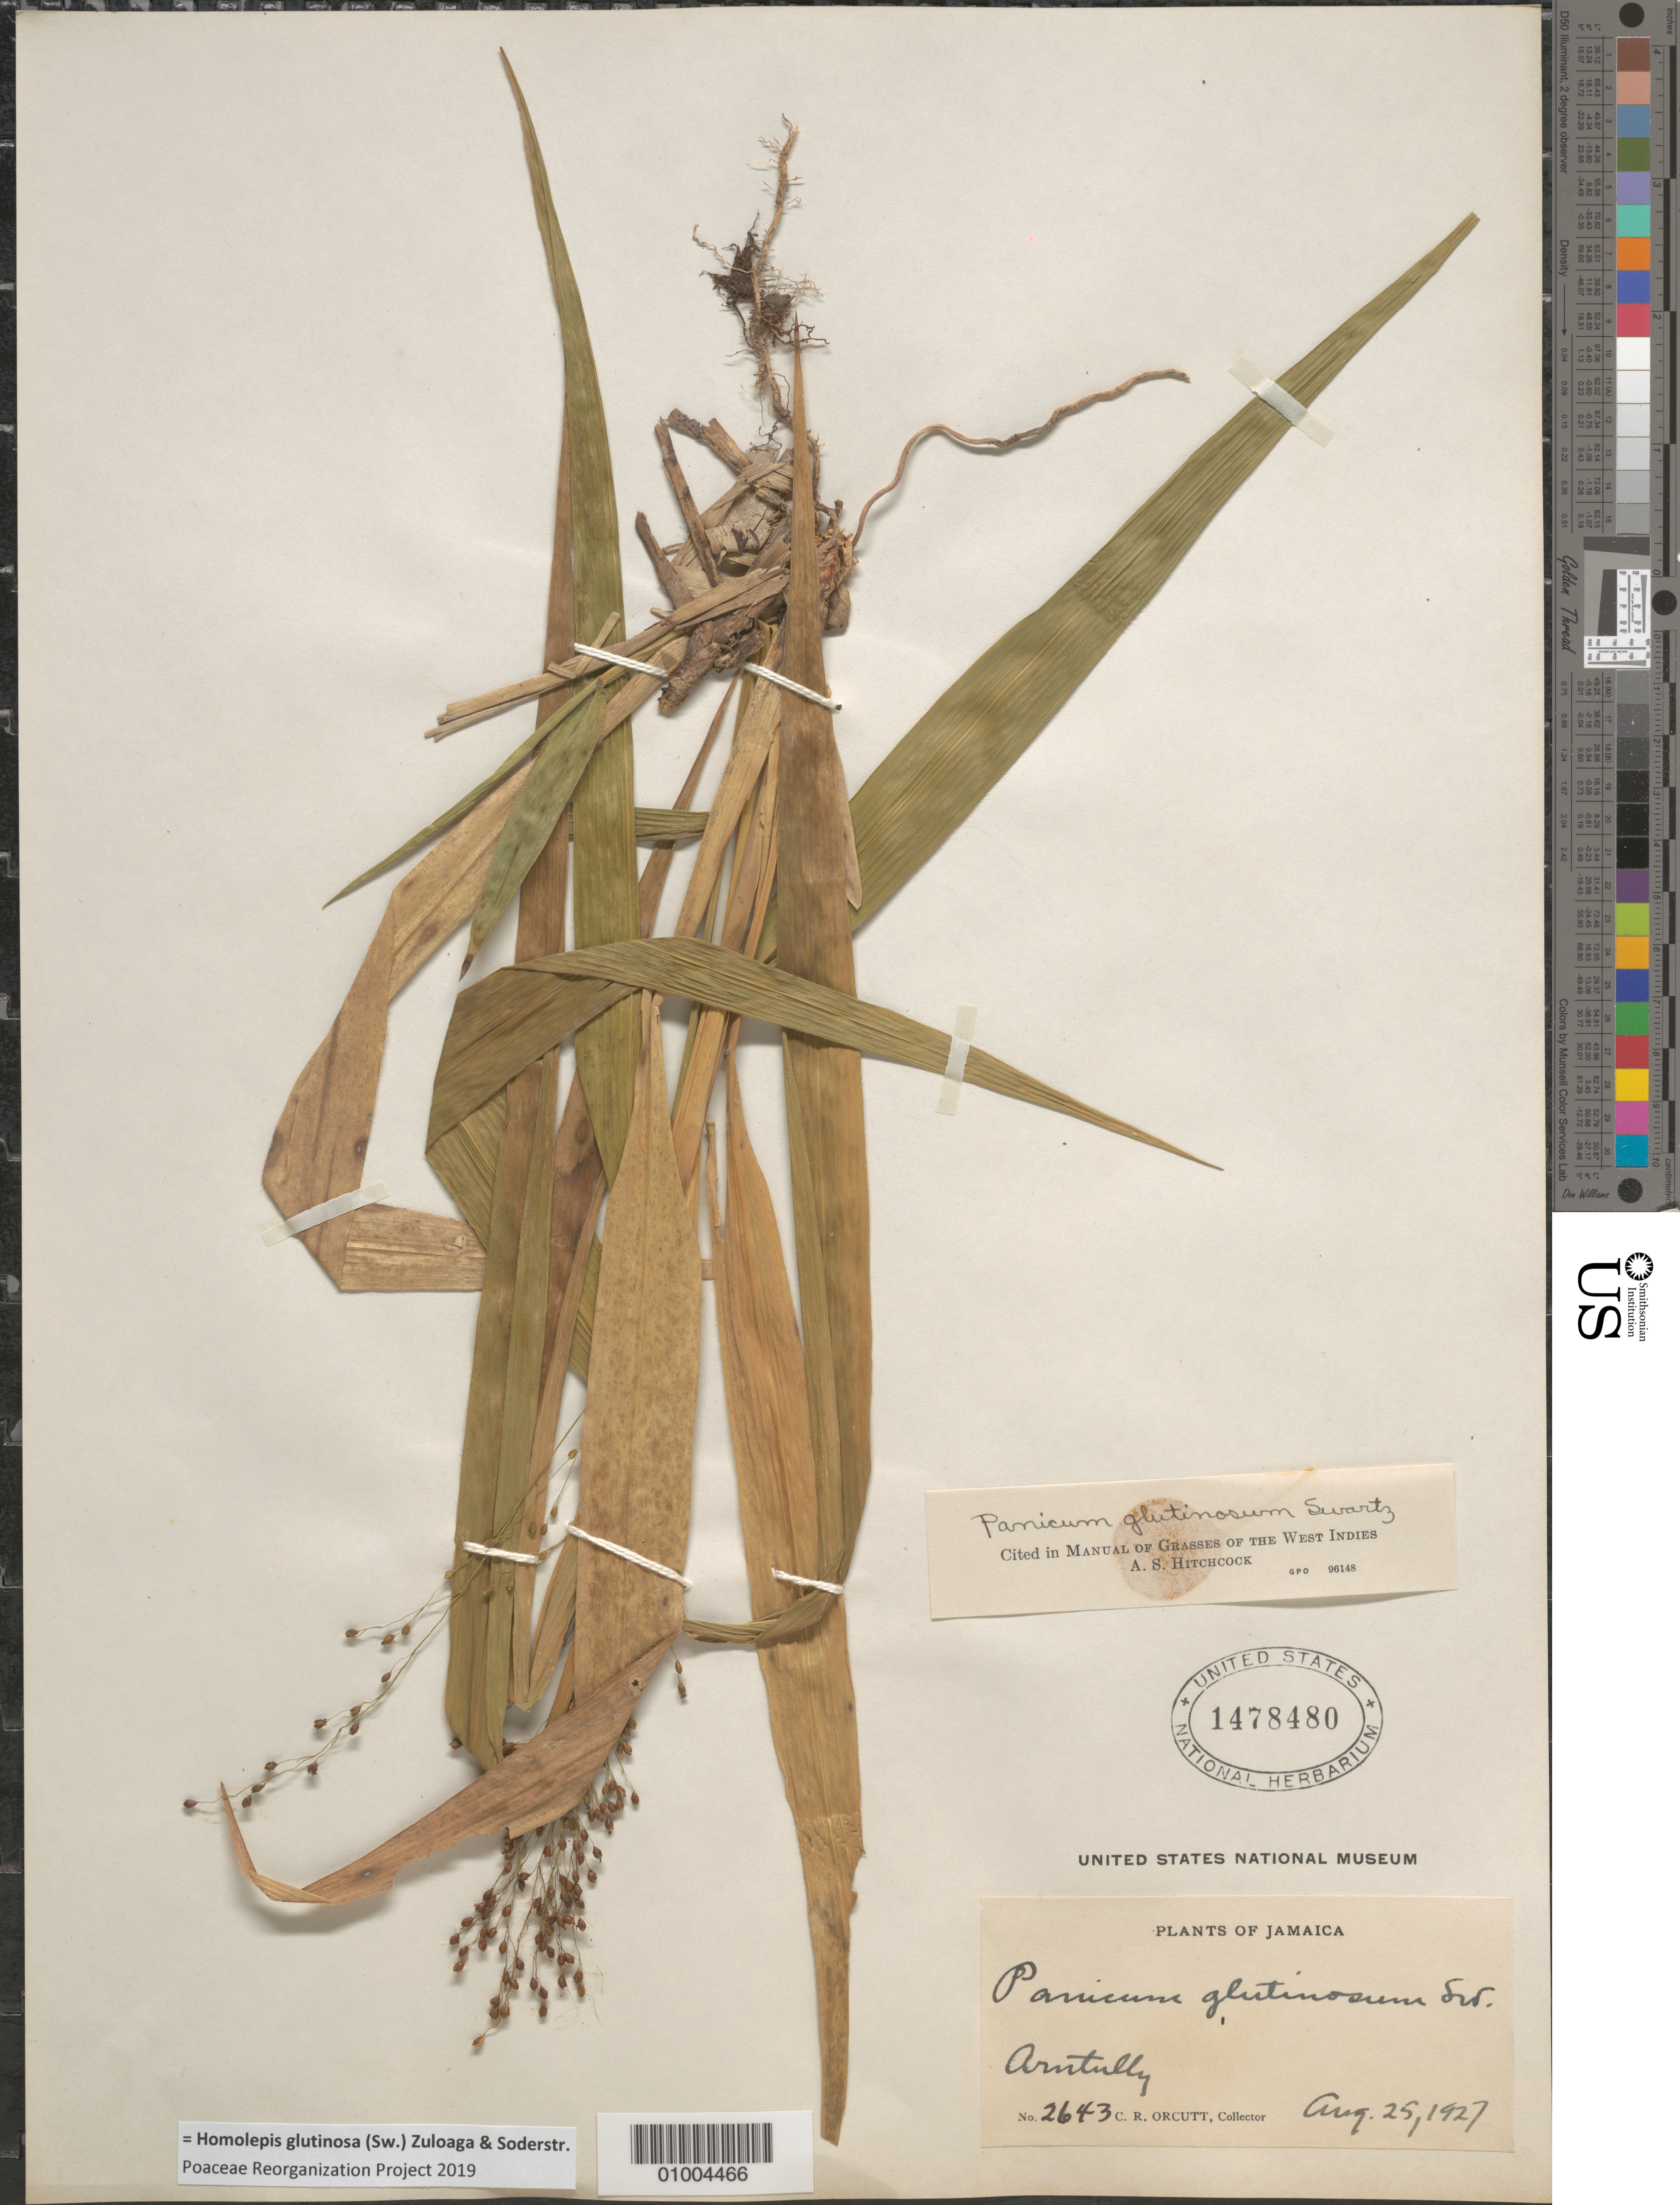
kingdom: Plantae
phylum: Tracheophyta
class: Liliopsida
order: Poales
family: Poaceae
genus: Homolepis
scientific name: Homolepis glutinosa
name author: (Sw.) Zuloaga & Soderstr.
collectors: C. R. Orcutt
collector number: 2643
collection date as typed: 25 Aug 1927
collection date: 1927-08-25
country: Jamaica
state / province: Saint Thomas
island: Jamaica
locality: Arntully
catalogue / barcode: US 1478480